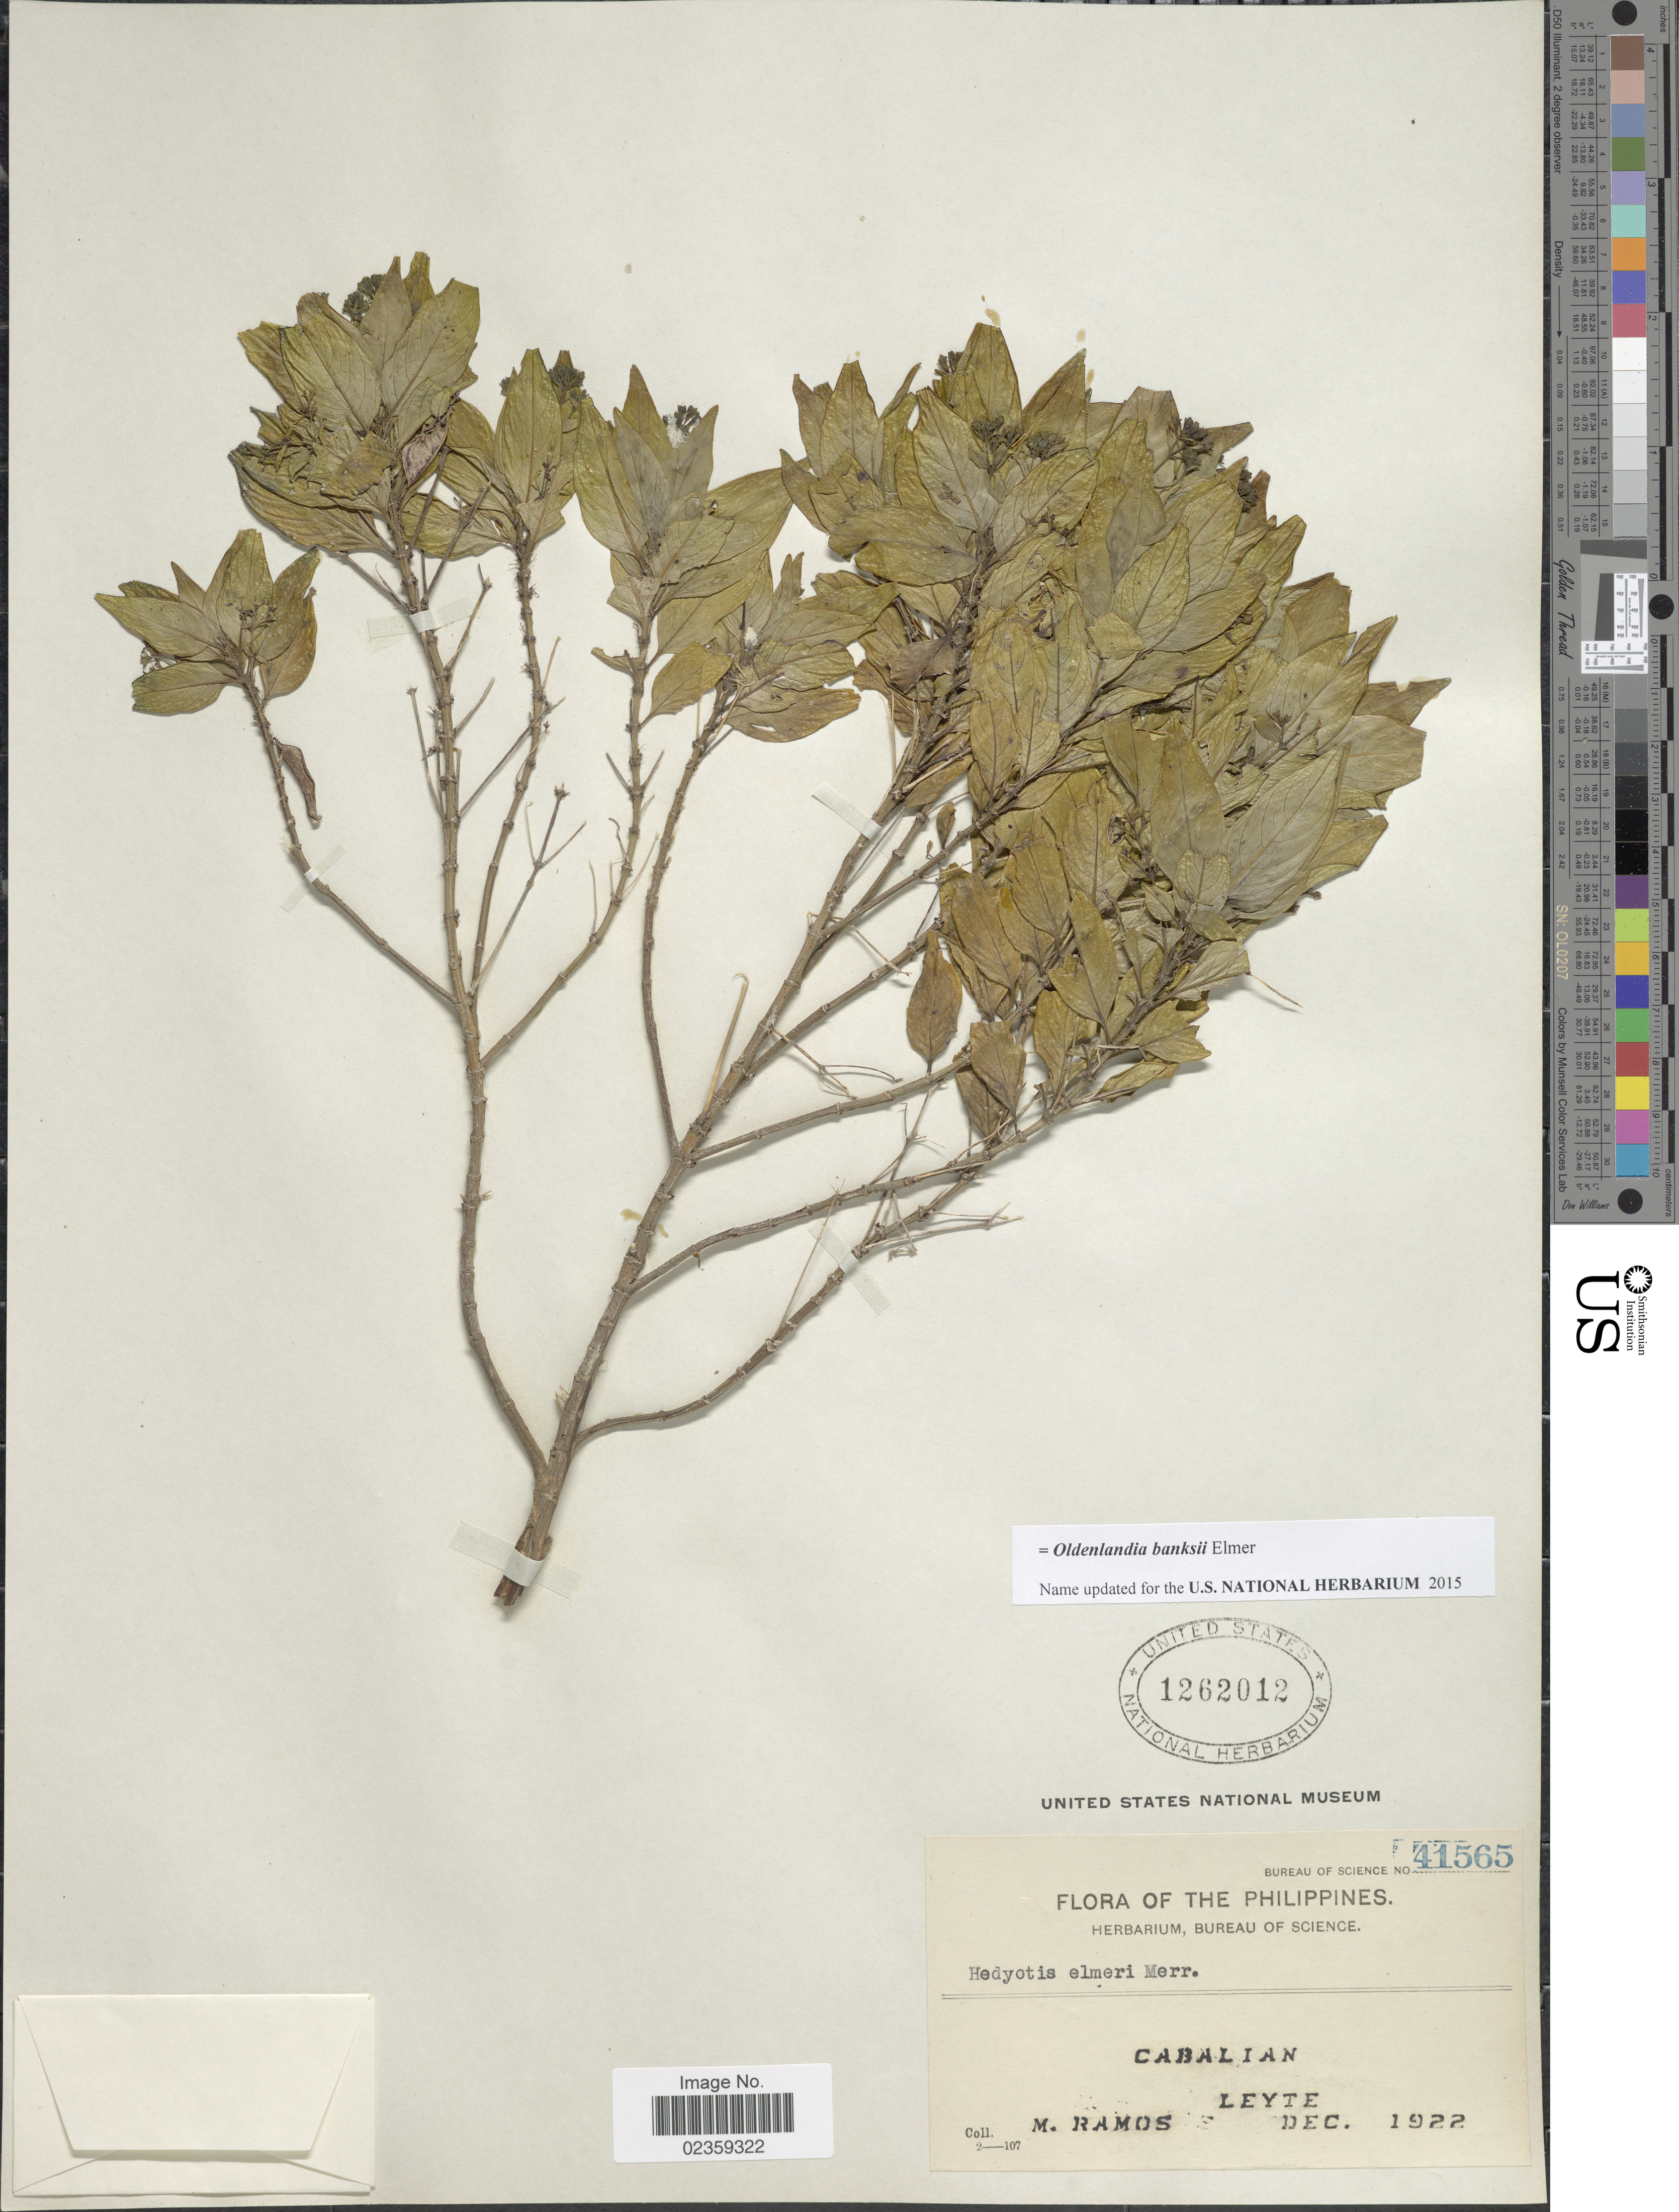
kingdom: Plantae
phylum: Tracheophyta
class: Magnoliopsida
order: Gentianales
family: Rubiaceae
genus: Oldenlandia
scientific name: Oldenlandia banksii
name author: Elmer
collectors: M. Ramos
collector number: Bureau of Science 41565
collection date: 1922-12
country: Philippines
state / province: Eastern Visayas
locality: Cabalian. Leyte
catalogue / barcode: US 1262012